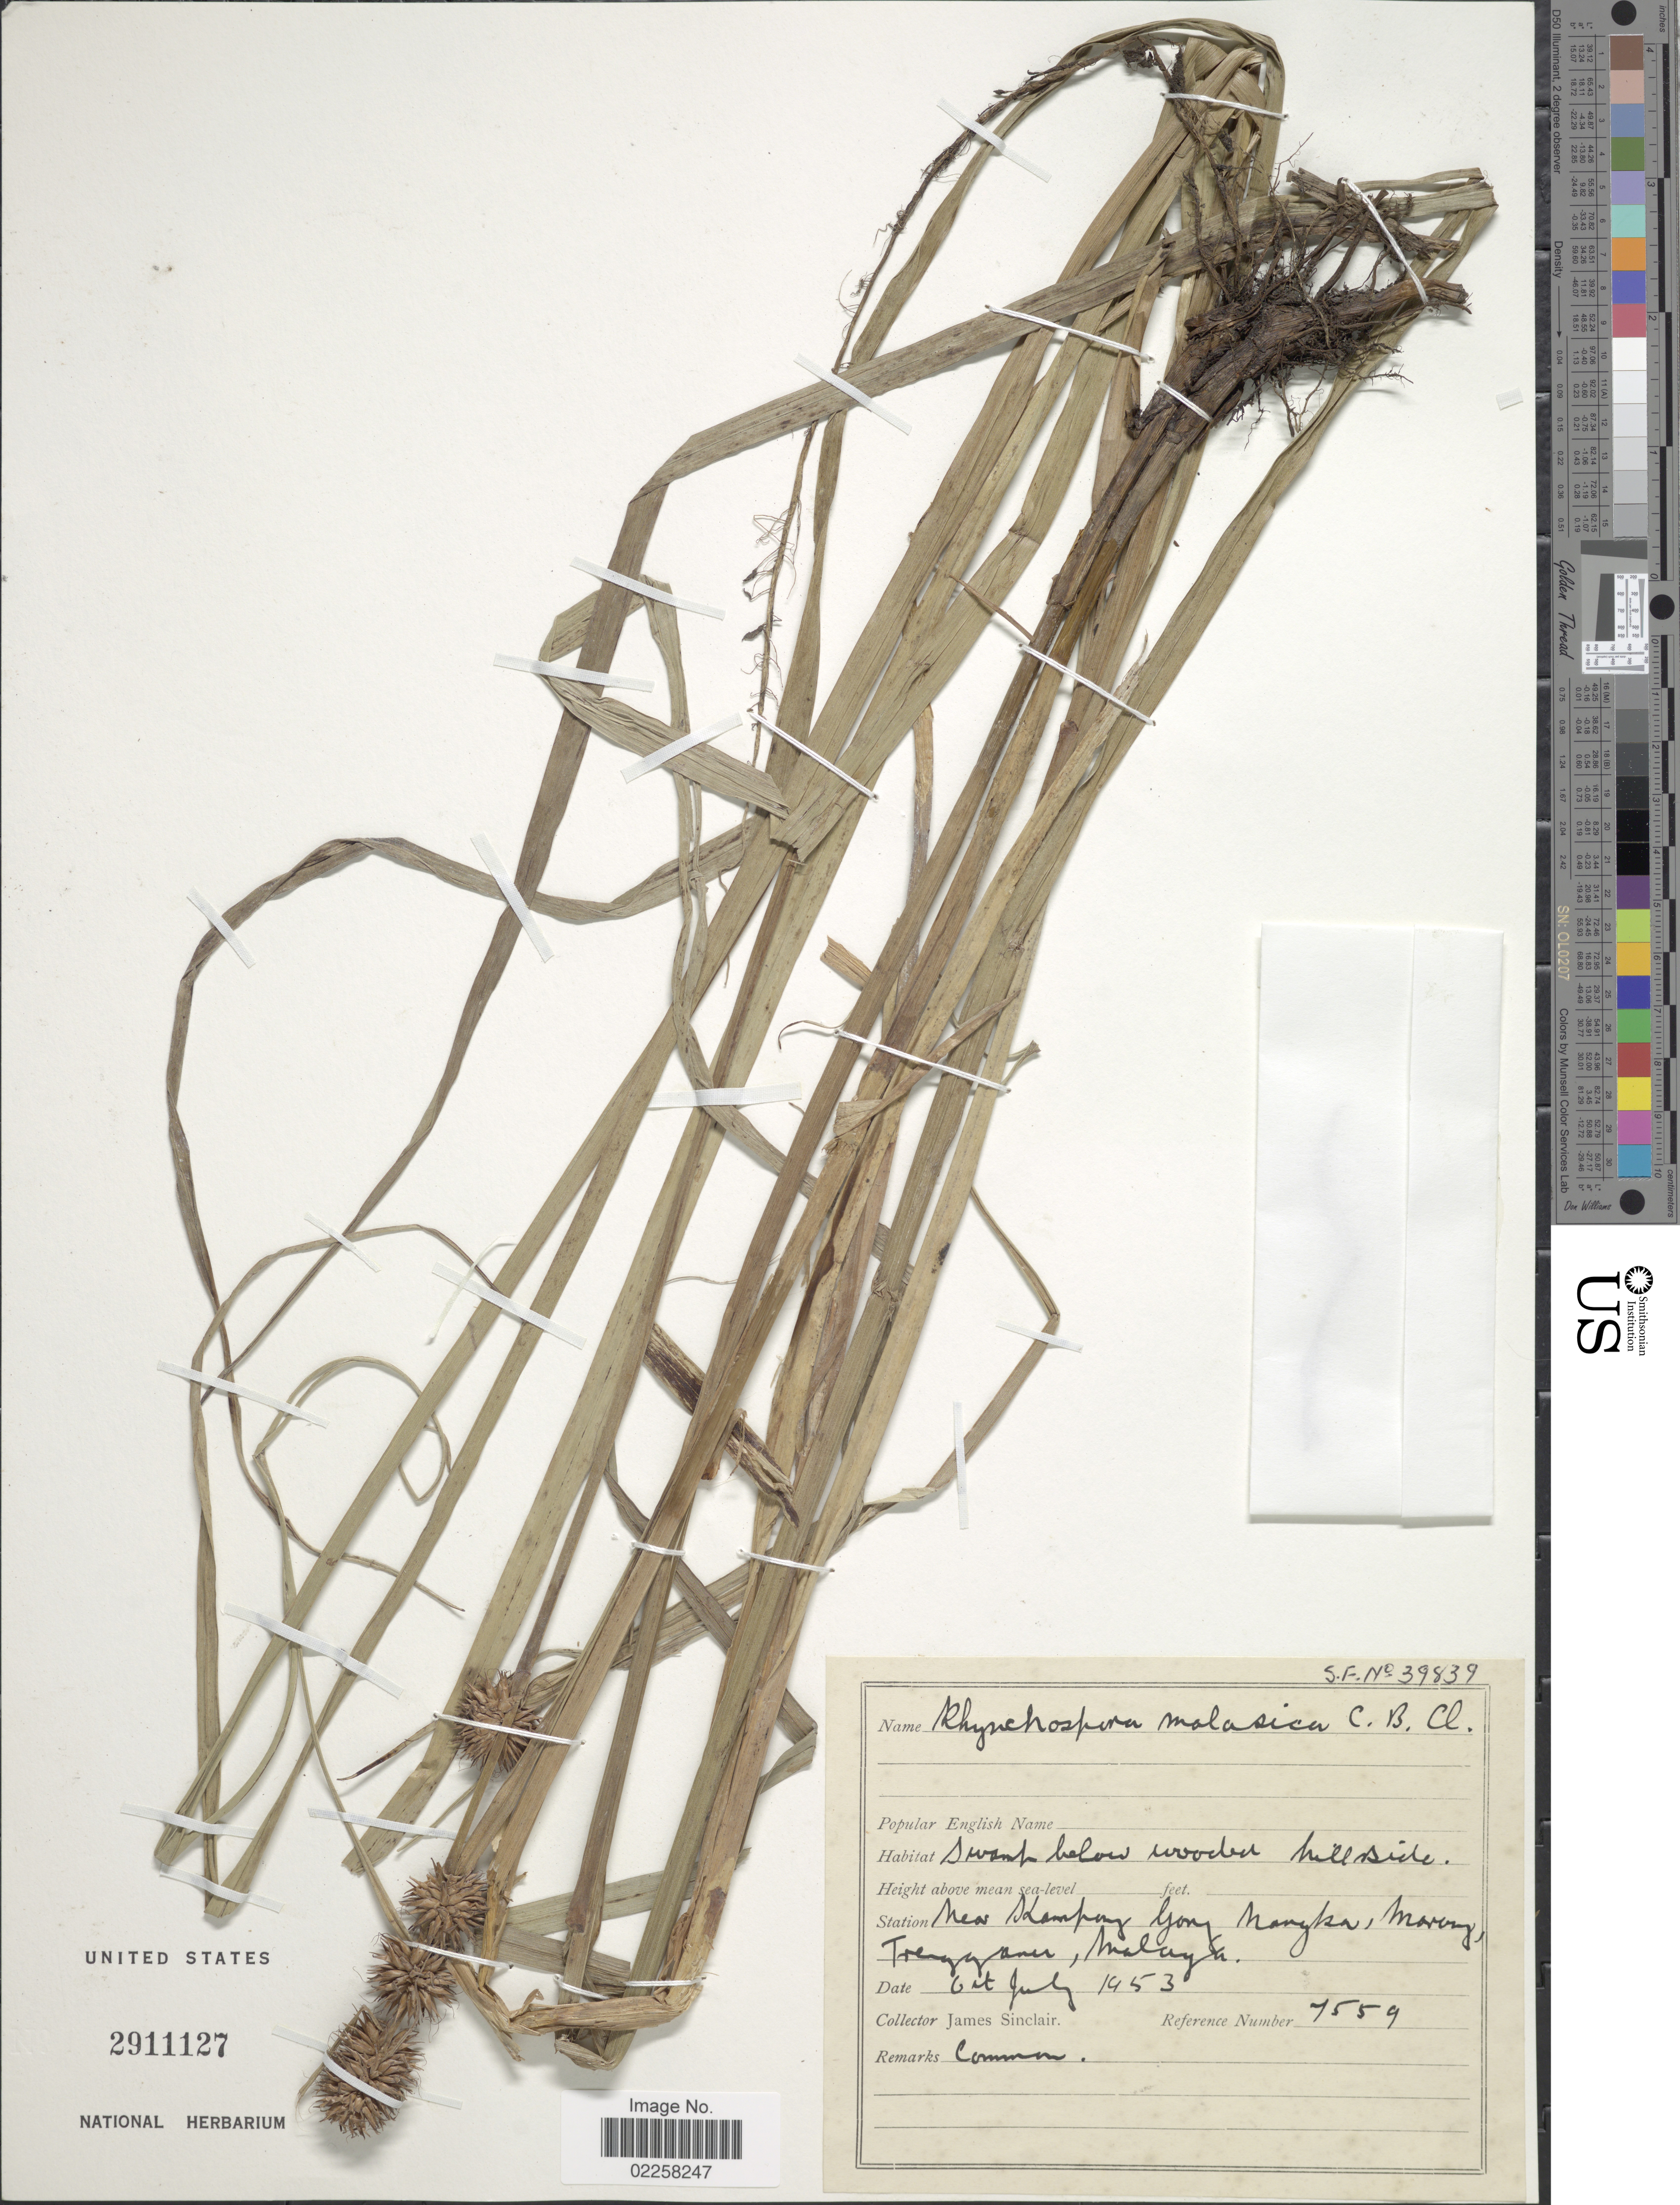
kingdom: Plantae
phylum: Tracheophyta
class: Liliopsida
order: Poales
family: Cyperaceae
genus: Rhynchospora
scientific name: Rhynchospora malasica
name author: C.B. Clarke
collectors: J. Sinclair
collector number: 7559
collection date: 1953-07-06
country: Malaysia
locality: New Kampung Gong Nangka, Marang, Terengganu, Malaya.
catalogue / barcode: US 2911127